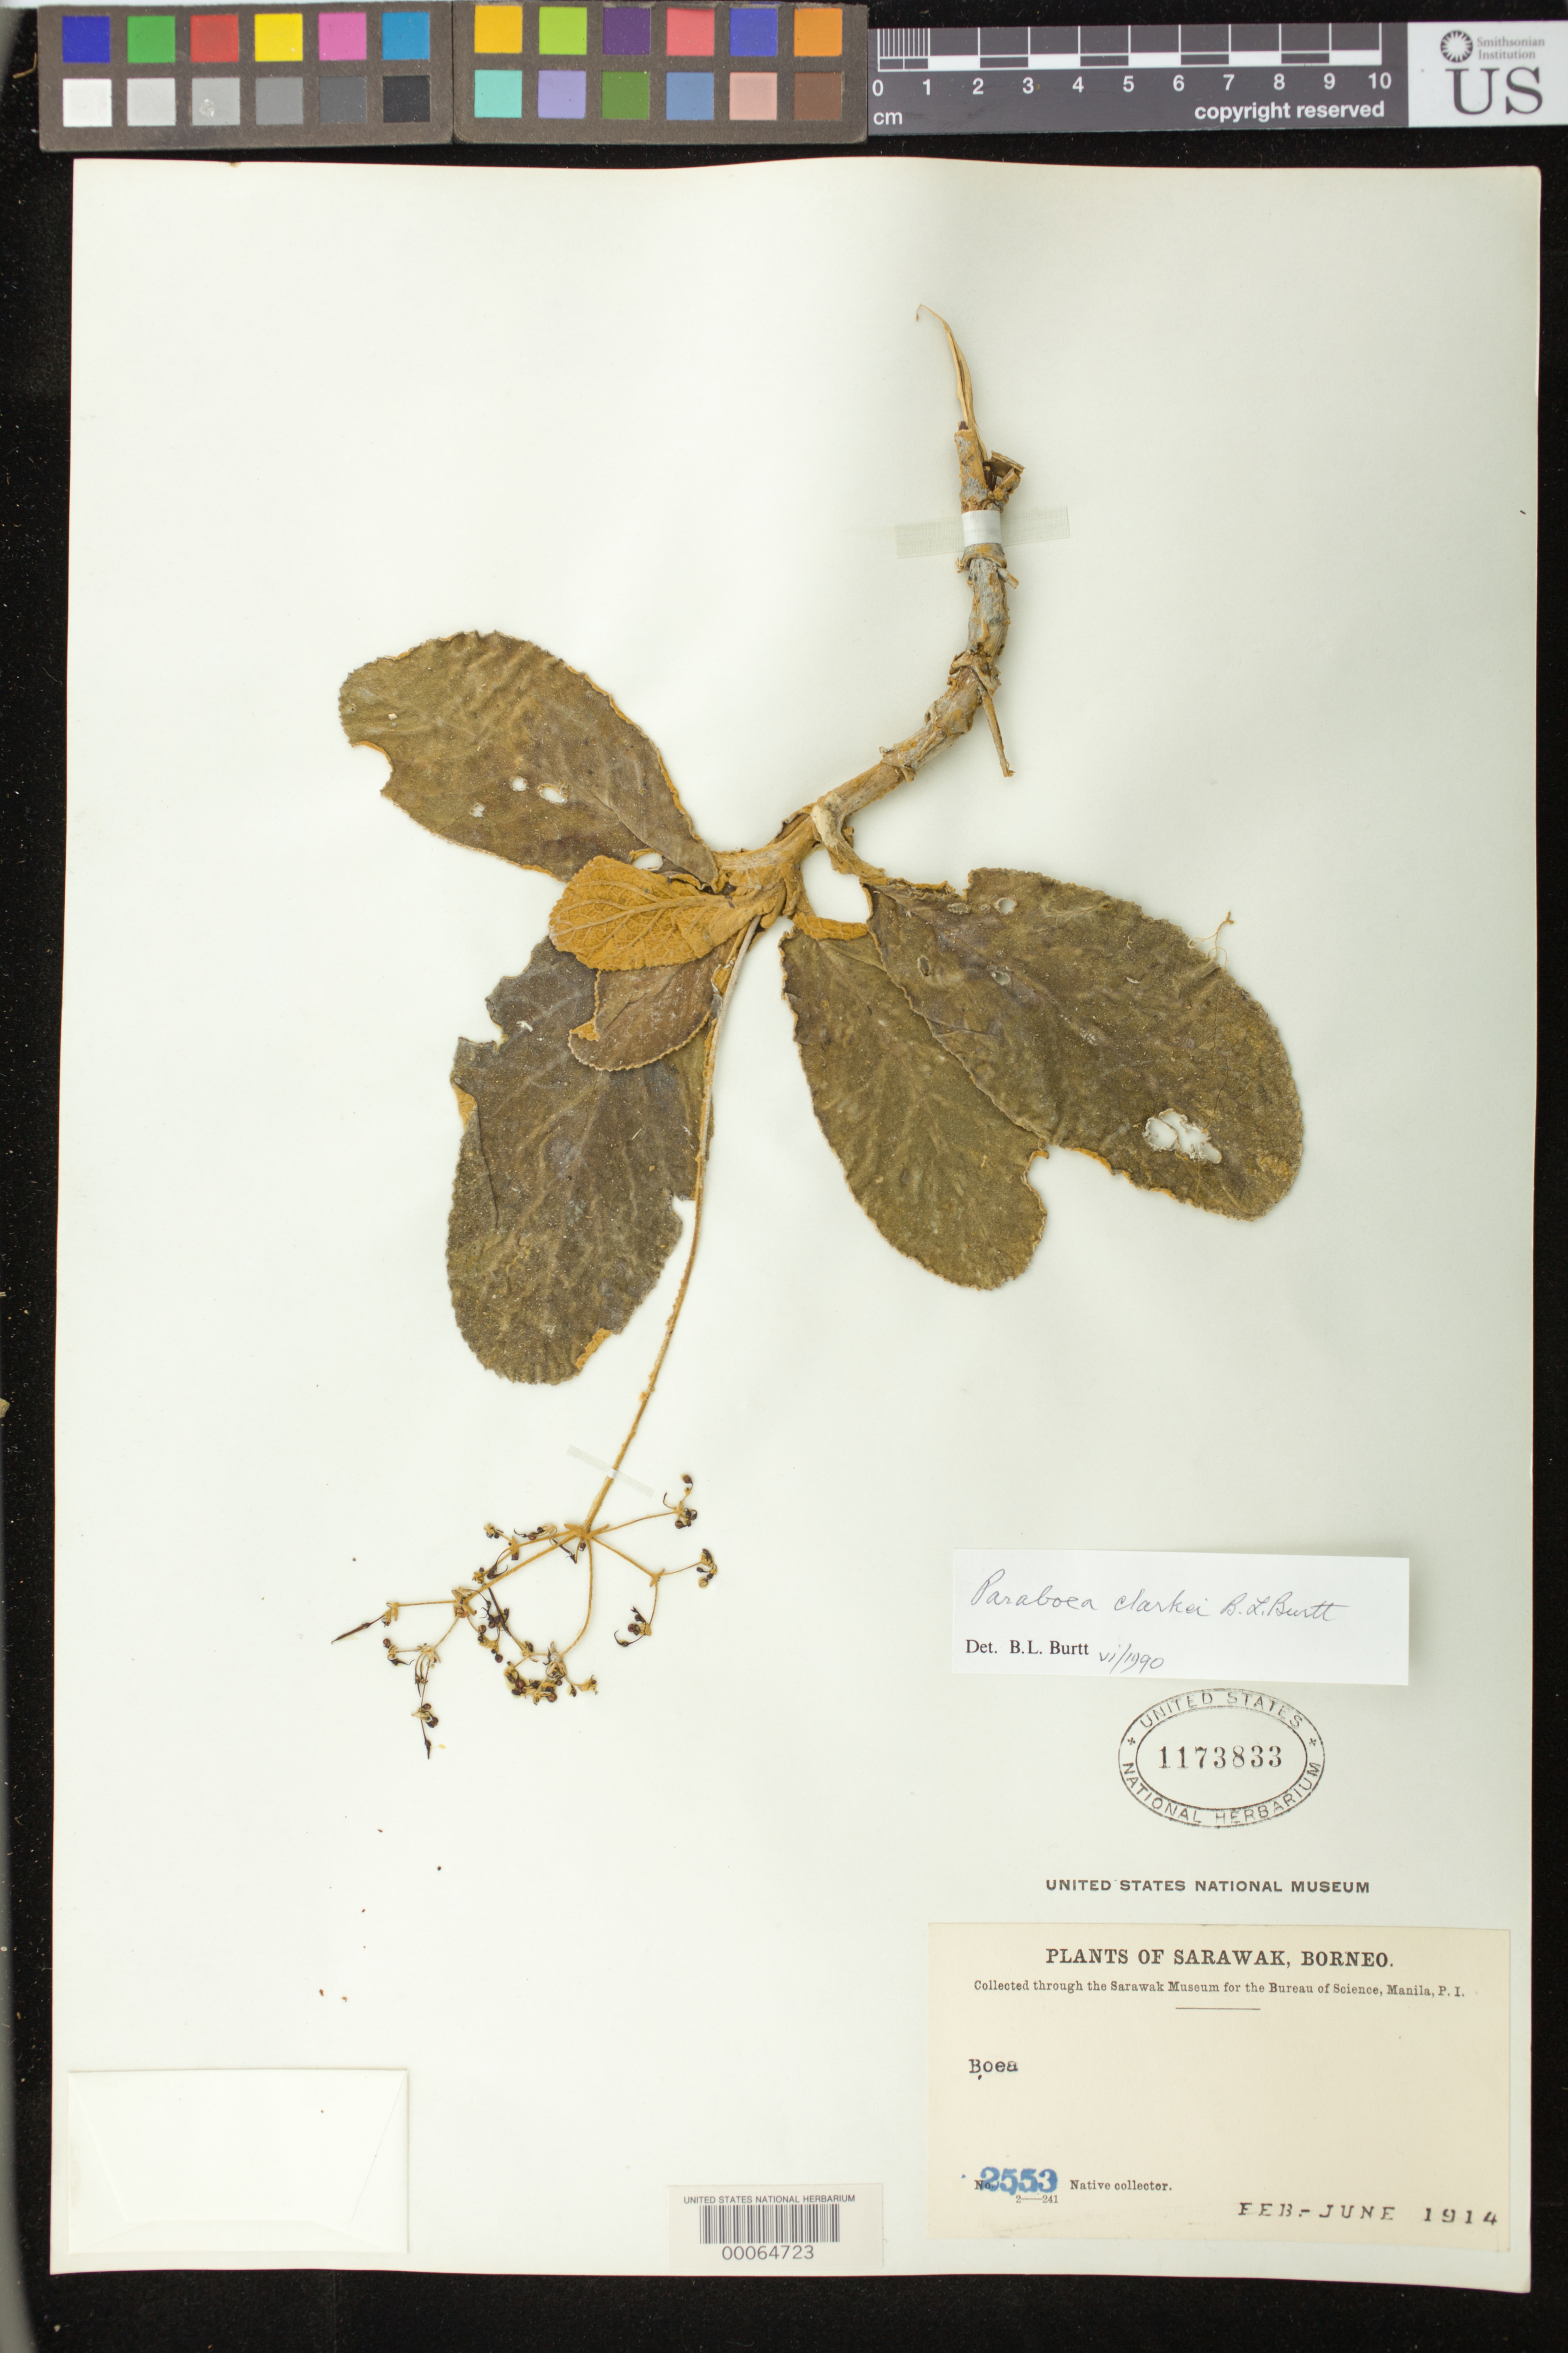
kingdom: Plantae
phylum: Tracheophyta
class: Magnoliopsida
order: Lamiales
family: Gesneriaceae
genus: Paraboea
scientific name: Paraboea clarkei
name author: B.L. Burtt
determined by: Burtt, B. L.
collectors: Native collector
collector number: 2553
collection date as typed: Feb-Jun 1914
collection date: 1914-02/1914-06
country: Malaysia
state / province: Sarawak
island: Borneo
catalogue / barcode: US 1173833